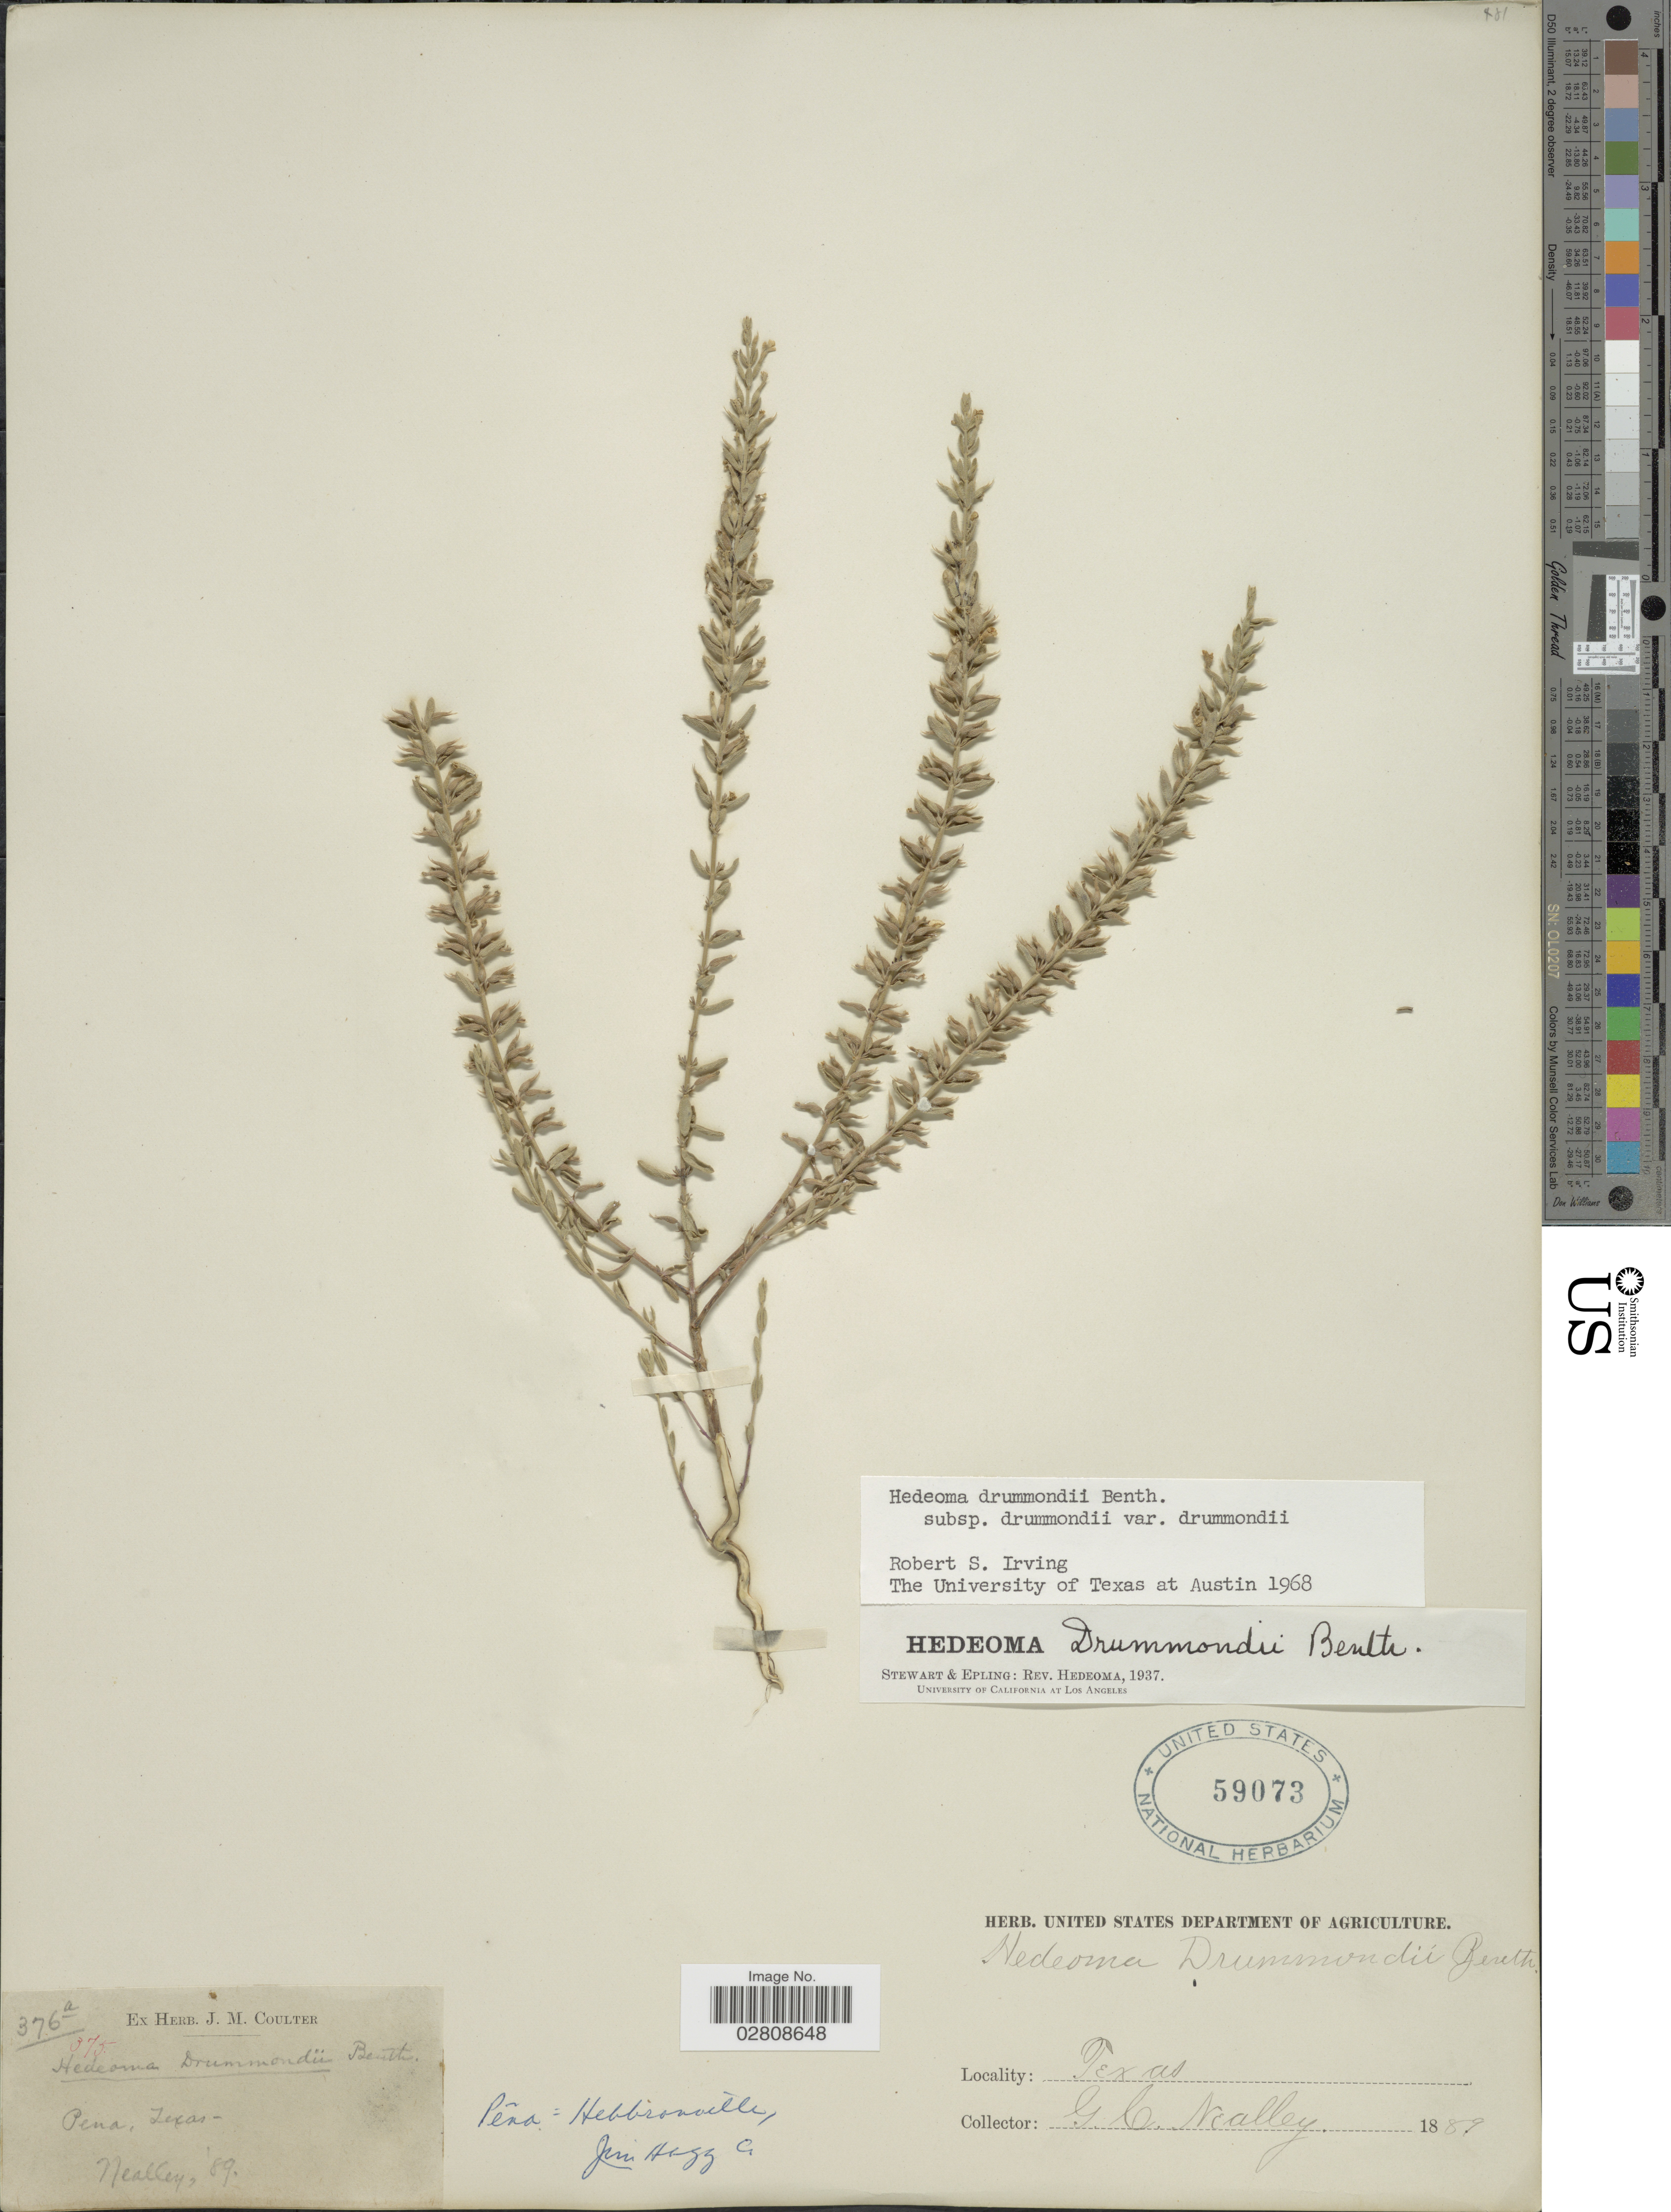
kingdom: Plantae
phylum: Tracheophyta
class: Magnoliopsida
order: Lamiales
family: Lamiaceae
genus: Hedeoma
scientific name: Hedeoma drummondii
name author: Benth.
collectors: G. C. Nealley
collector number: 376a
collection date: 1889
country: United States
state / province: Texas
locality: Peña.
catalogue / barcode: US 59073